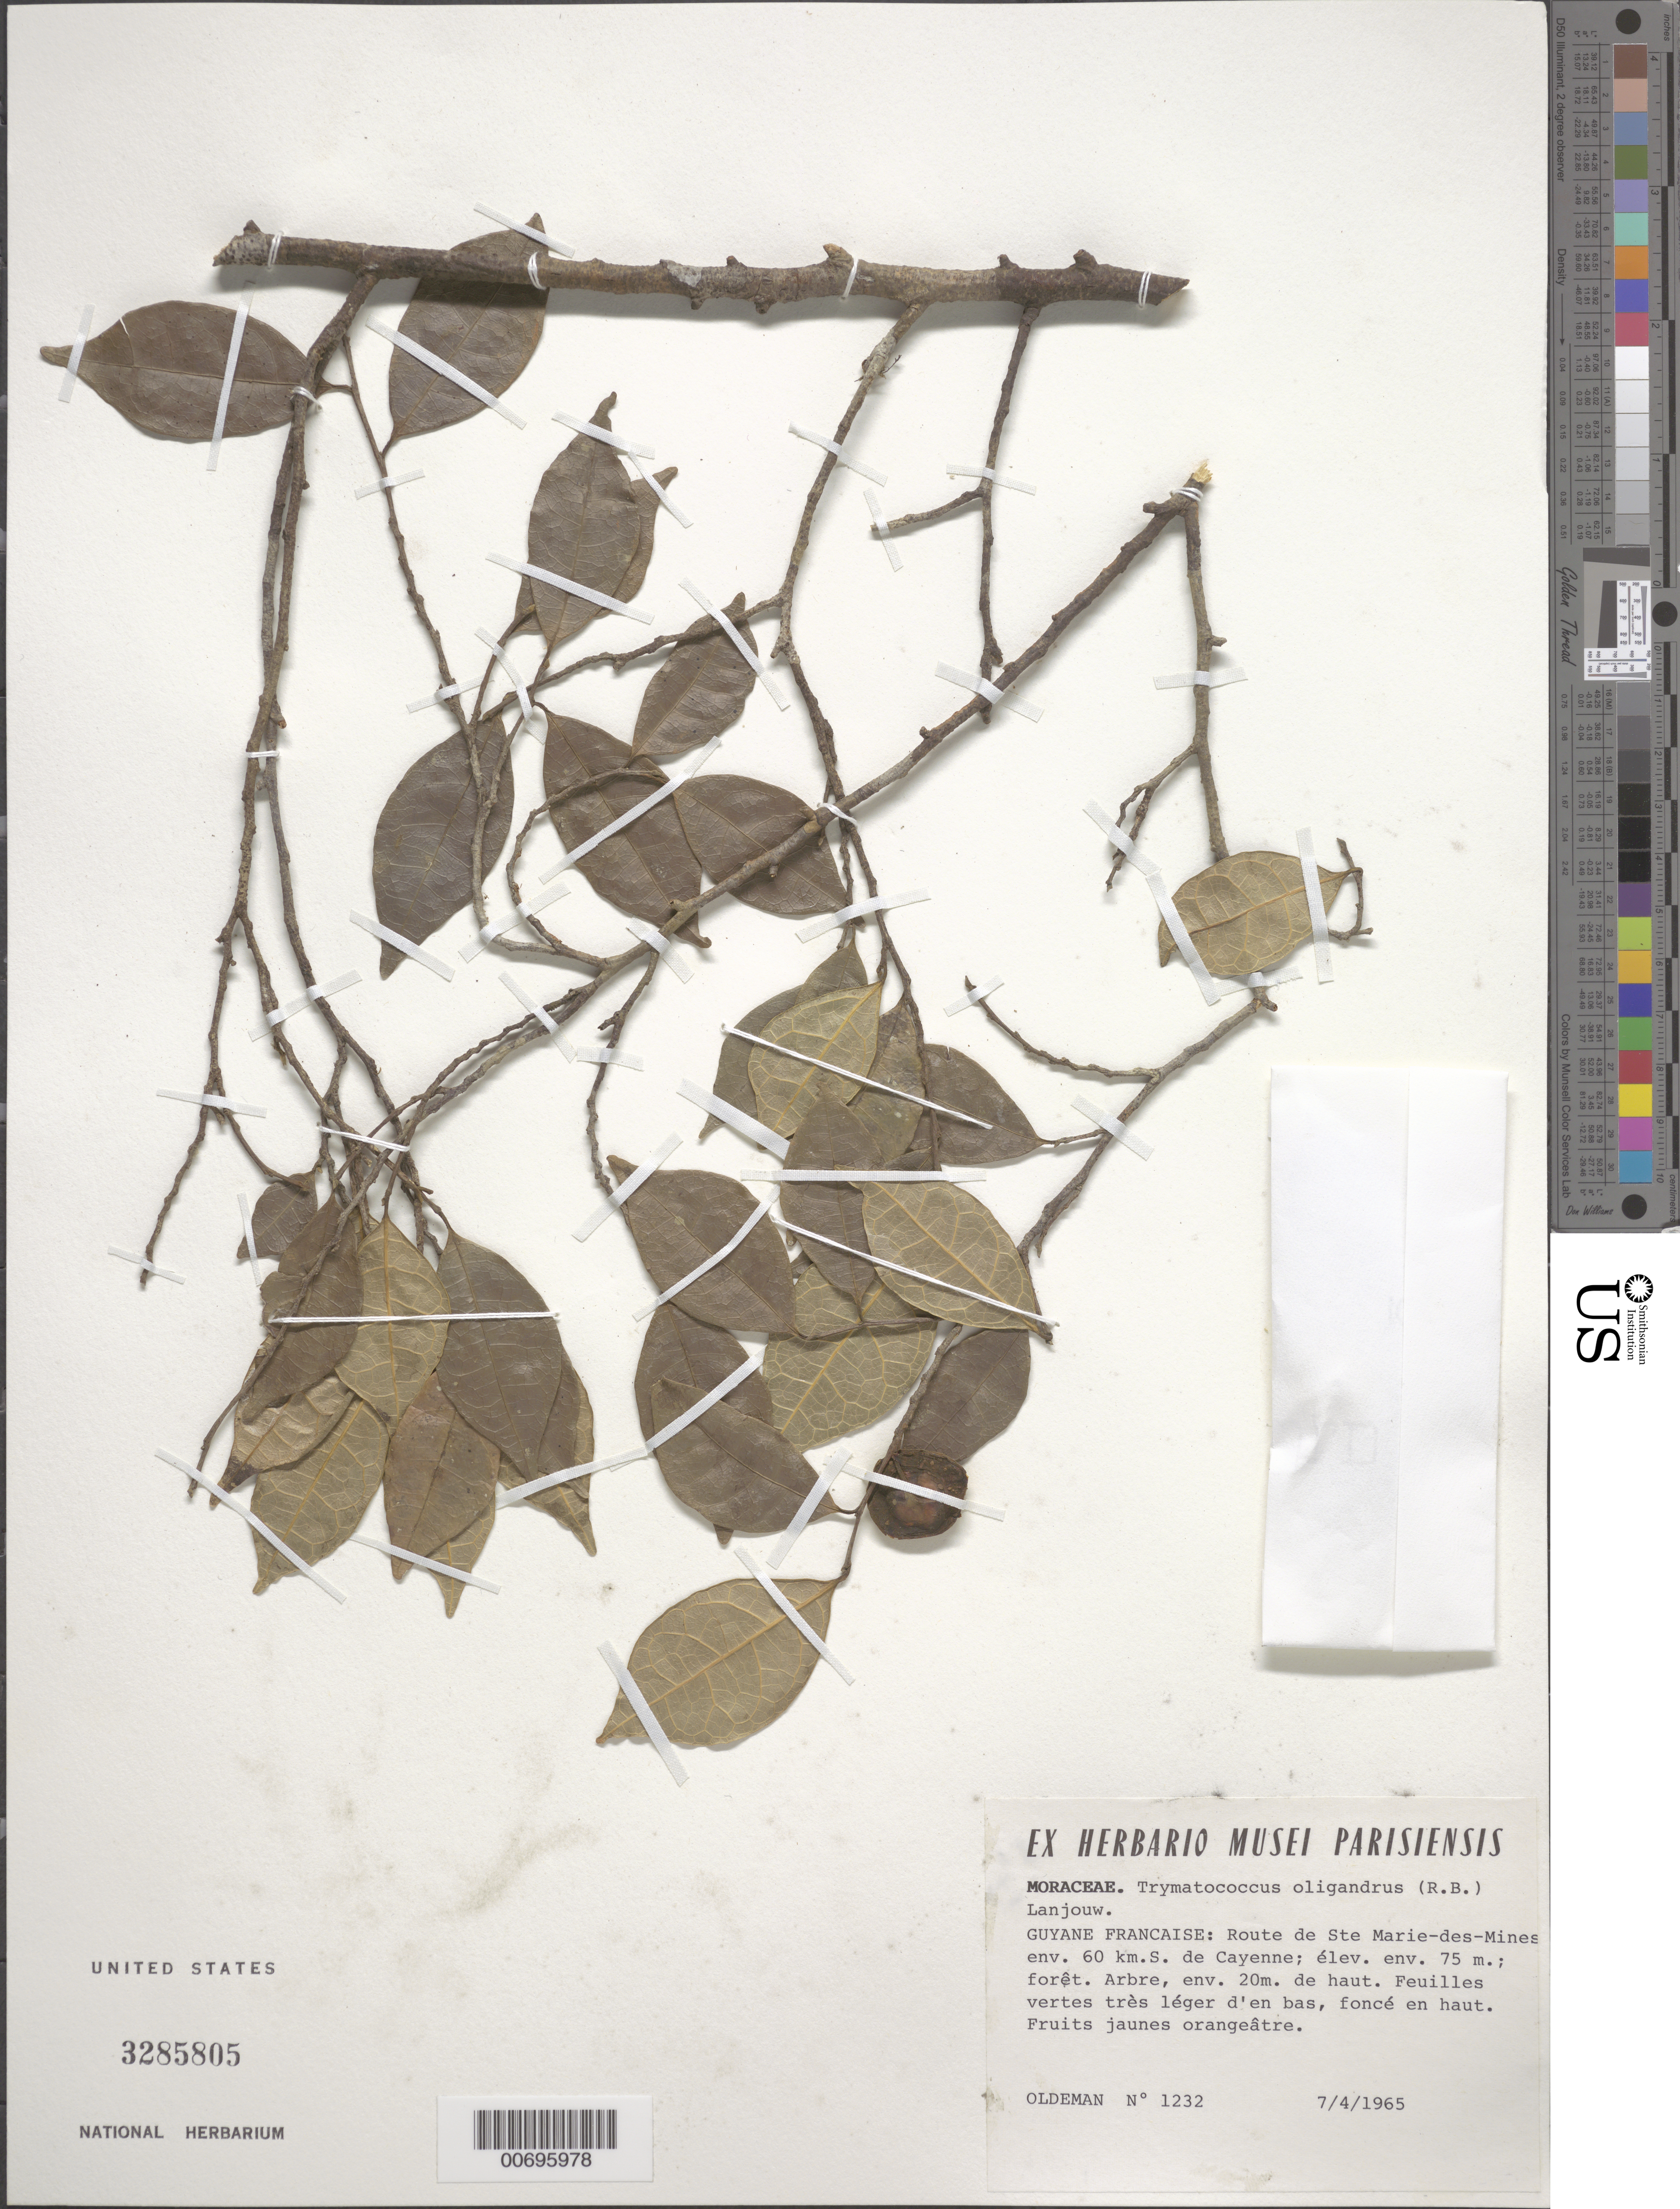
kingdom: Plantae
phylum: Tracheophyta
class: Magnoliopsida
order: Rosales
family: Moraceae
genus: Brosimum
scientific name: Brosimum oligandrum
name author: (Benoist) E. M. Gardner & Zerega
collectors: R. Oldeman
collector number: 1232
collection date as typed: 7-Apr-65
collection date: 1965-04-07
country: French Guiana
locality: Route de Ste. Marie-des-Mines, env. 60 km S de Cayenne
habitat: Forest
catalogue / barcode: US 3285805